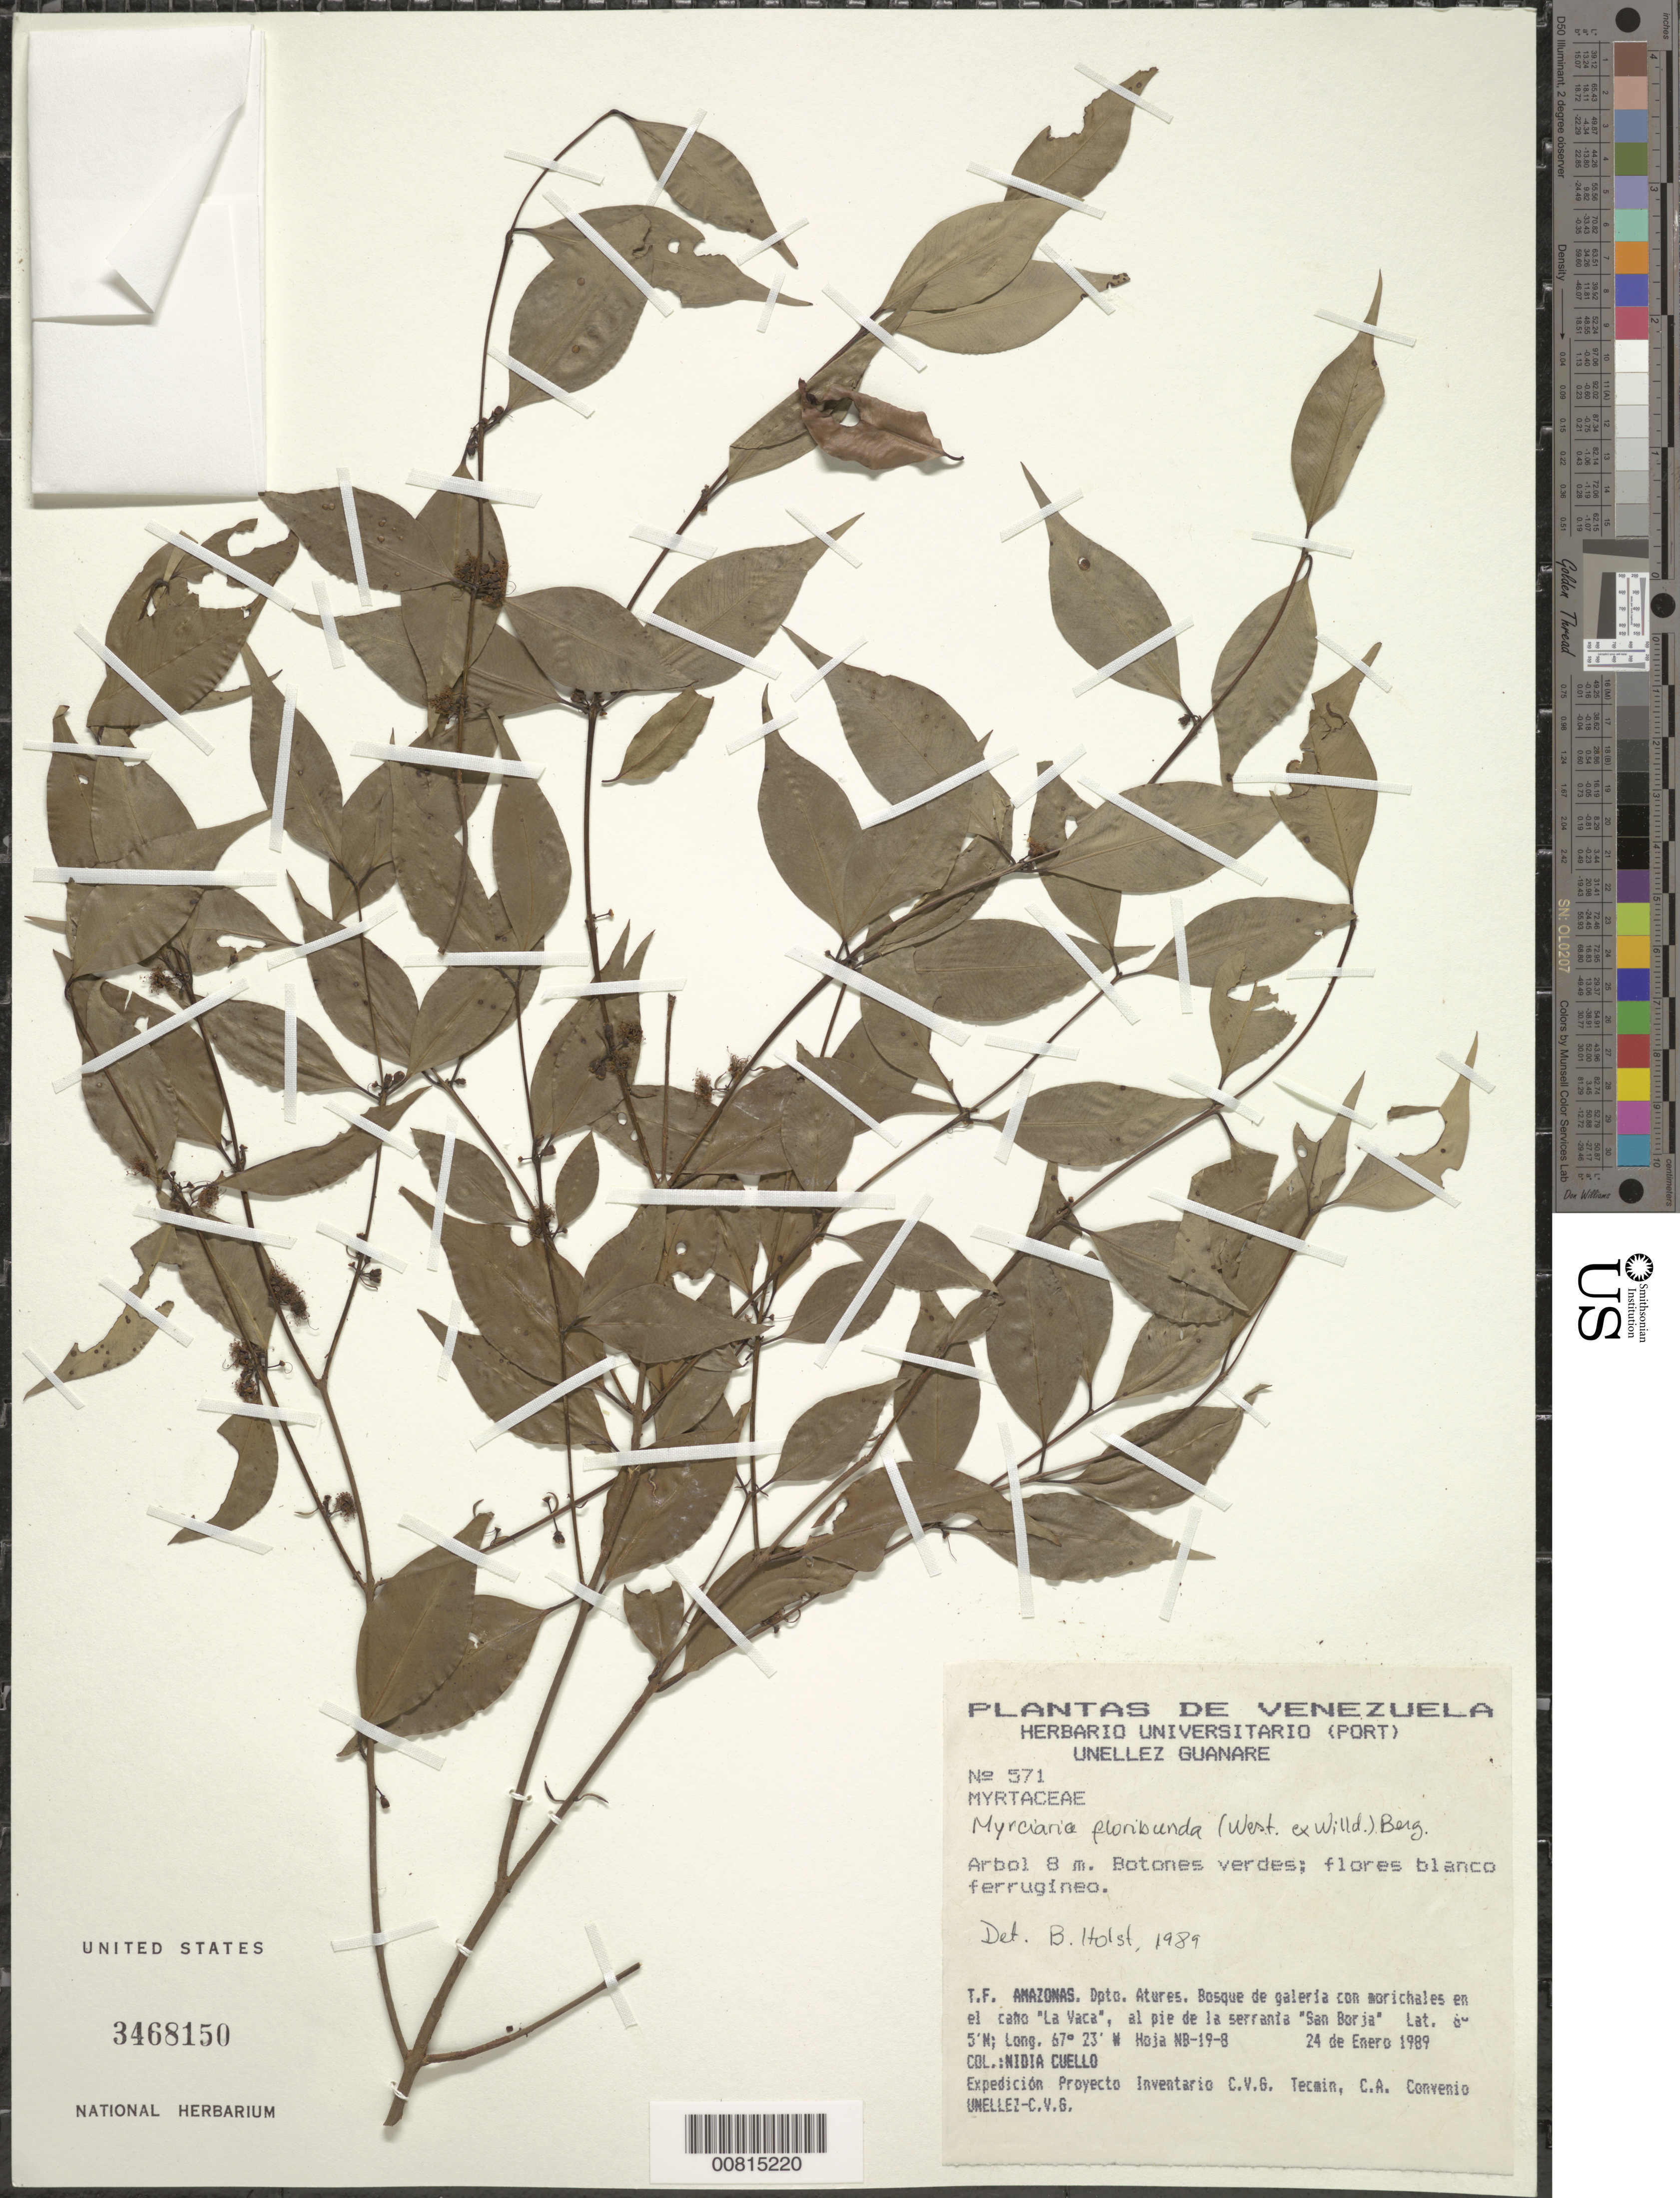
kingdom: Plantae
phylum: Tracheophyta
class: Magnoliopsida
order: Myrtales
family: Myrtaceae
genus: Myrciaria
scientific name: Myrciaria floribunda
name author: (H. West ex Willd.) O. Berg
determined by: Holst, Bruce K.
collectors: N. L. Cuello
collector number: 571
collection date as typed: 24-Jan-89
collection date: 1989-01-24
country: Venezuela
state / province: Amazonas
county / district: Atures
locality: Serranía "San Borja"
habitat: Bosque de galeria con morichales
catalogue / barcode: US 3468150